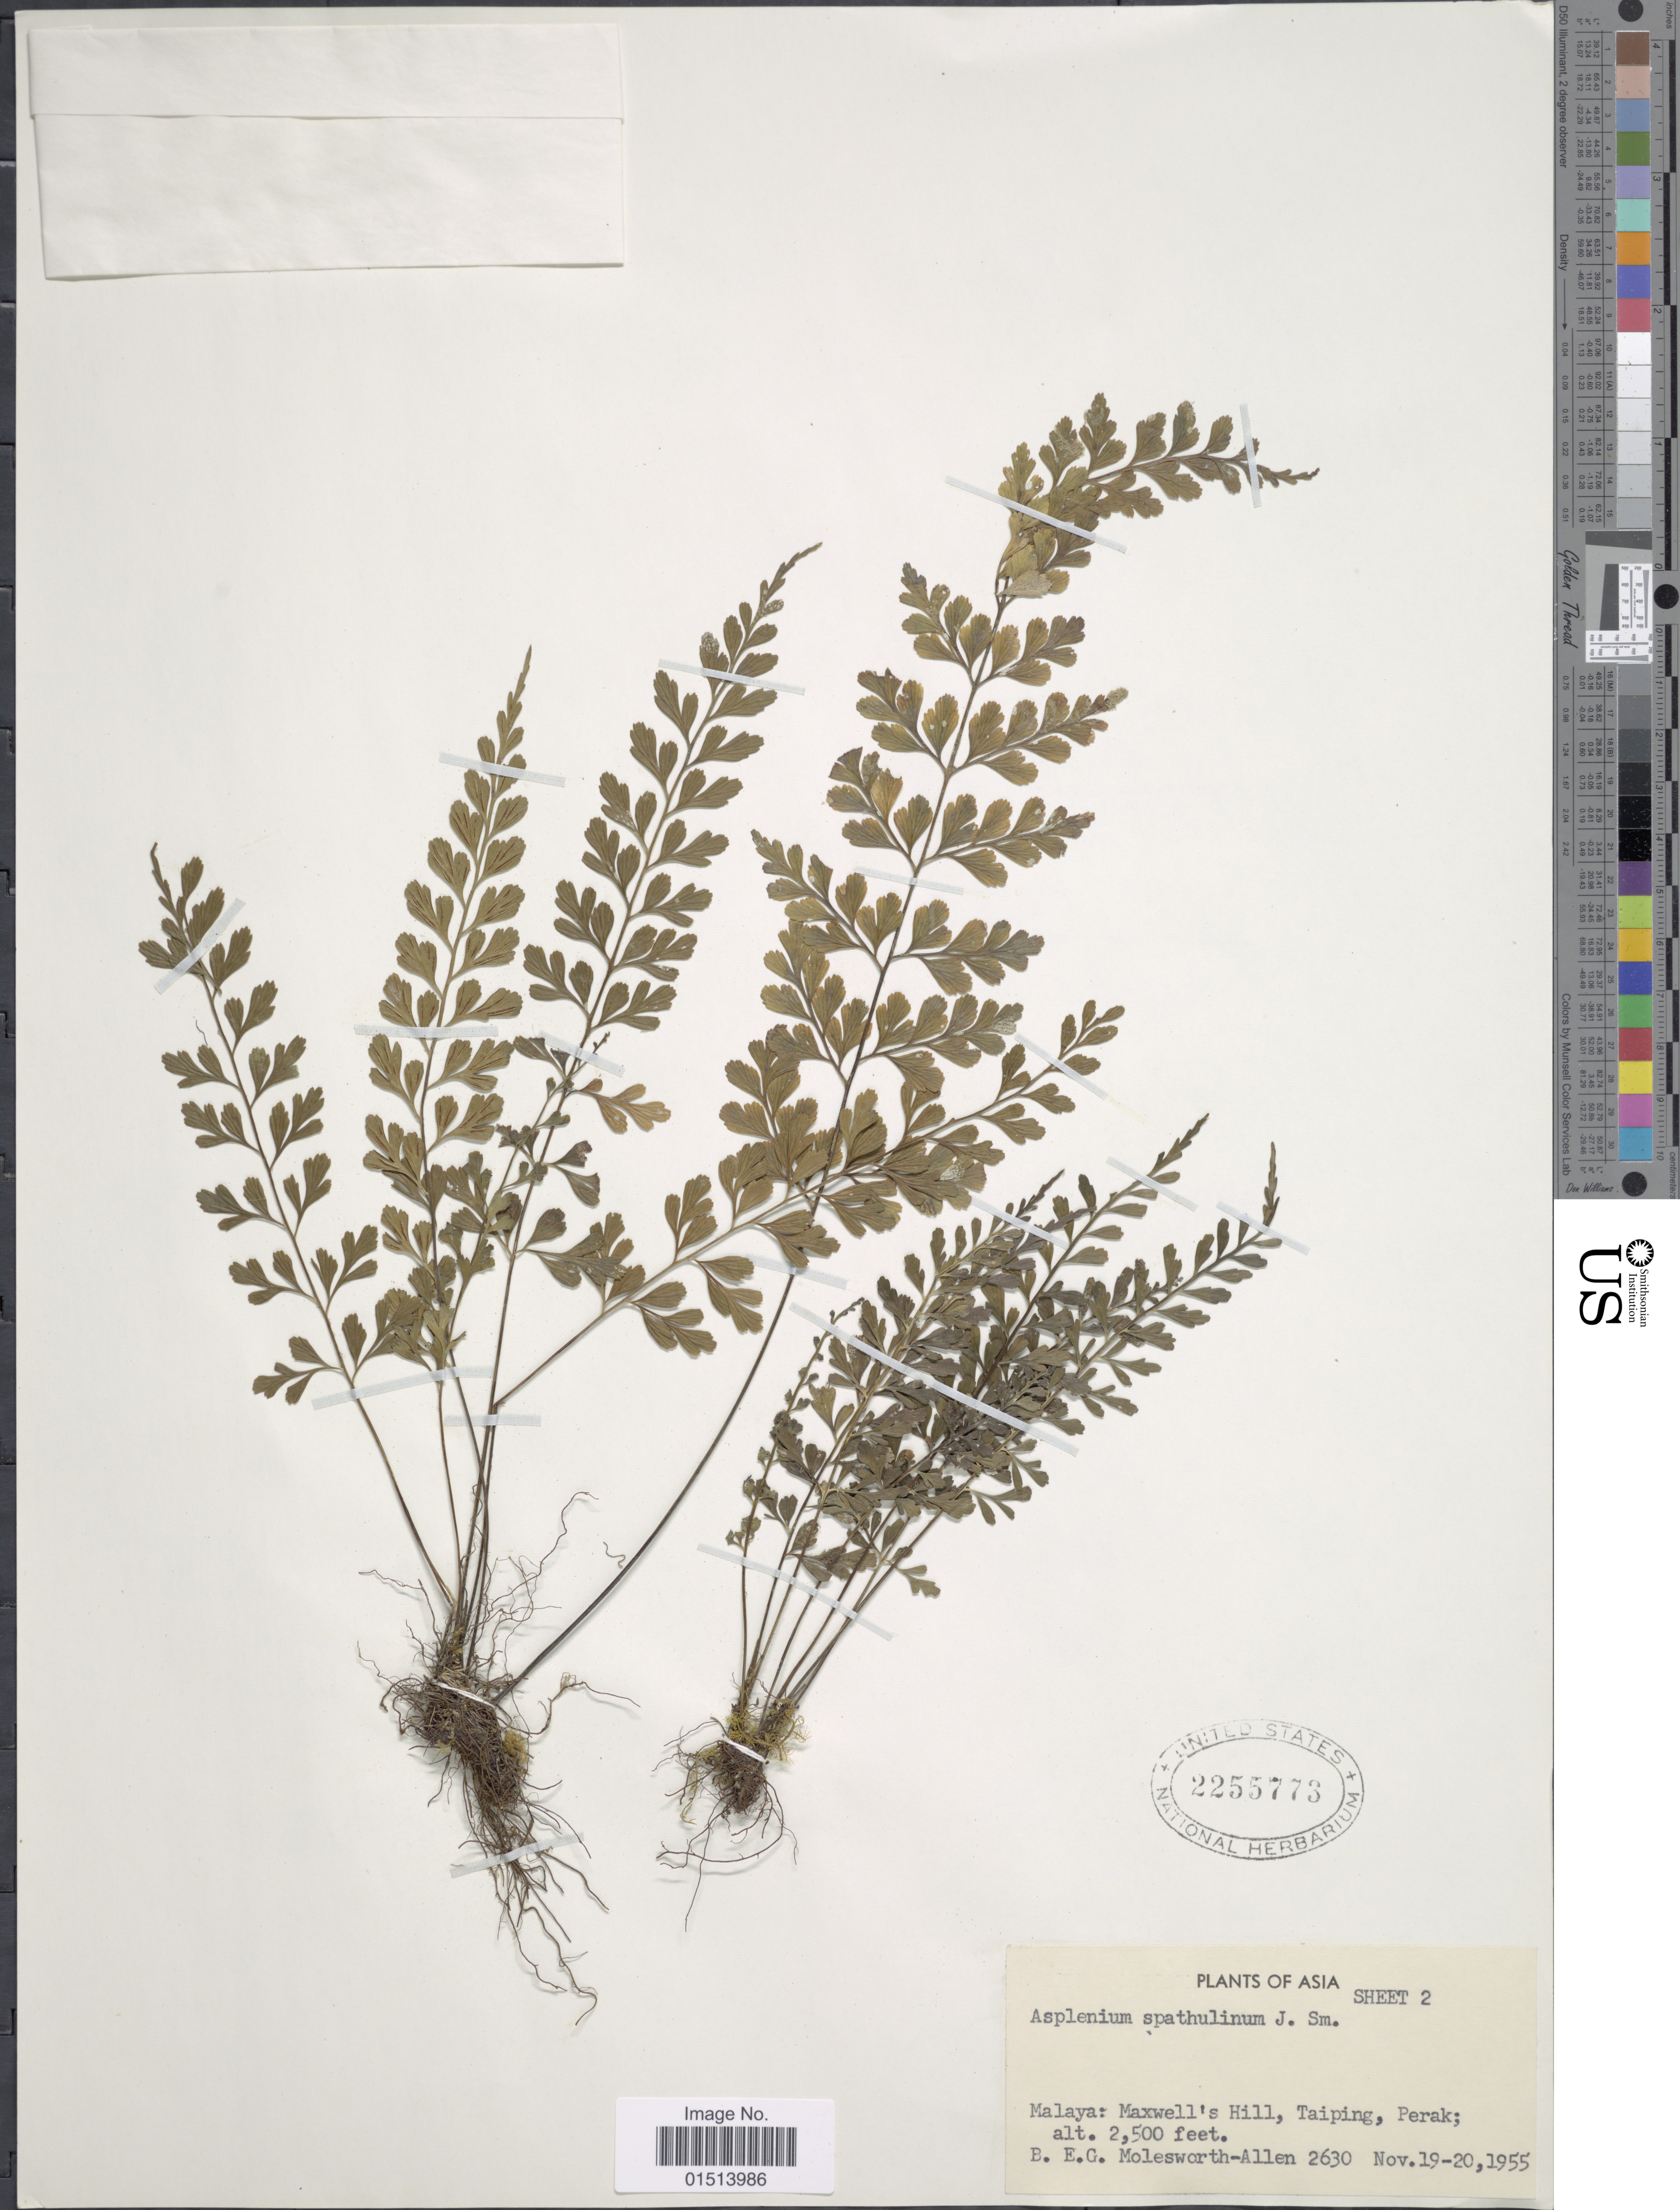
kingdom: Plantae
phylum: Tracheophyta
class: Polypodiopsida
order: Polypodiales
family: Aspleniaceae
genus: Asplenium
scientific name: Asplenium affine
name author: Sw.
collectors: B. E. G. Molesworth-Allen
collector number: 2630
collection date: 1955-11-19/1955-11-20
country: Malaysia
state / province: Perak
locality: Malaya: Maxwell's Hill, Taiping, Perak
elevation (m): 762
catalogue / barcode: US 2255773